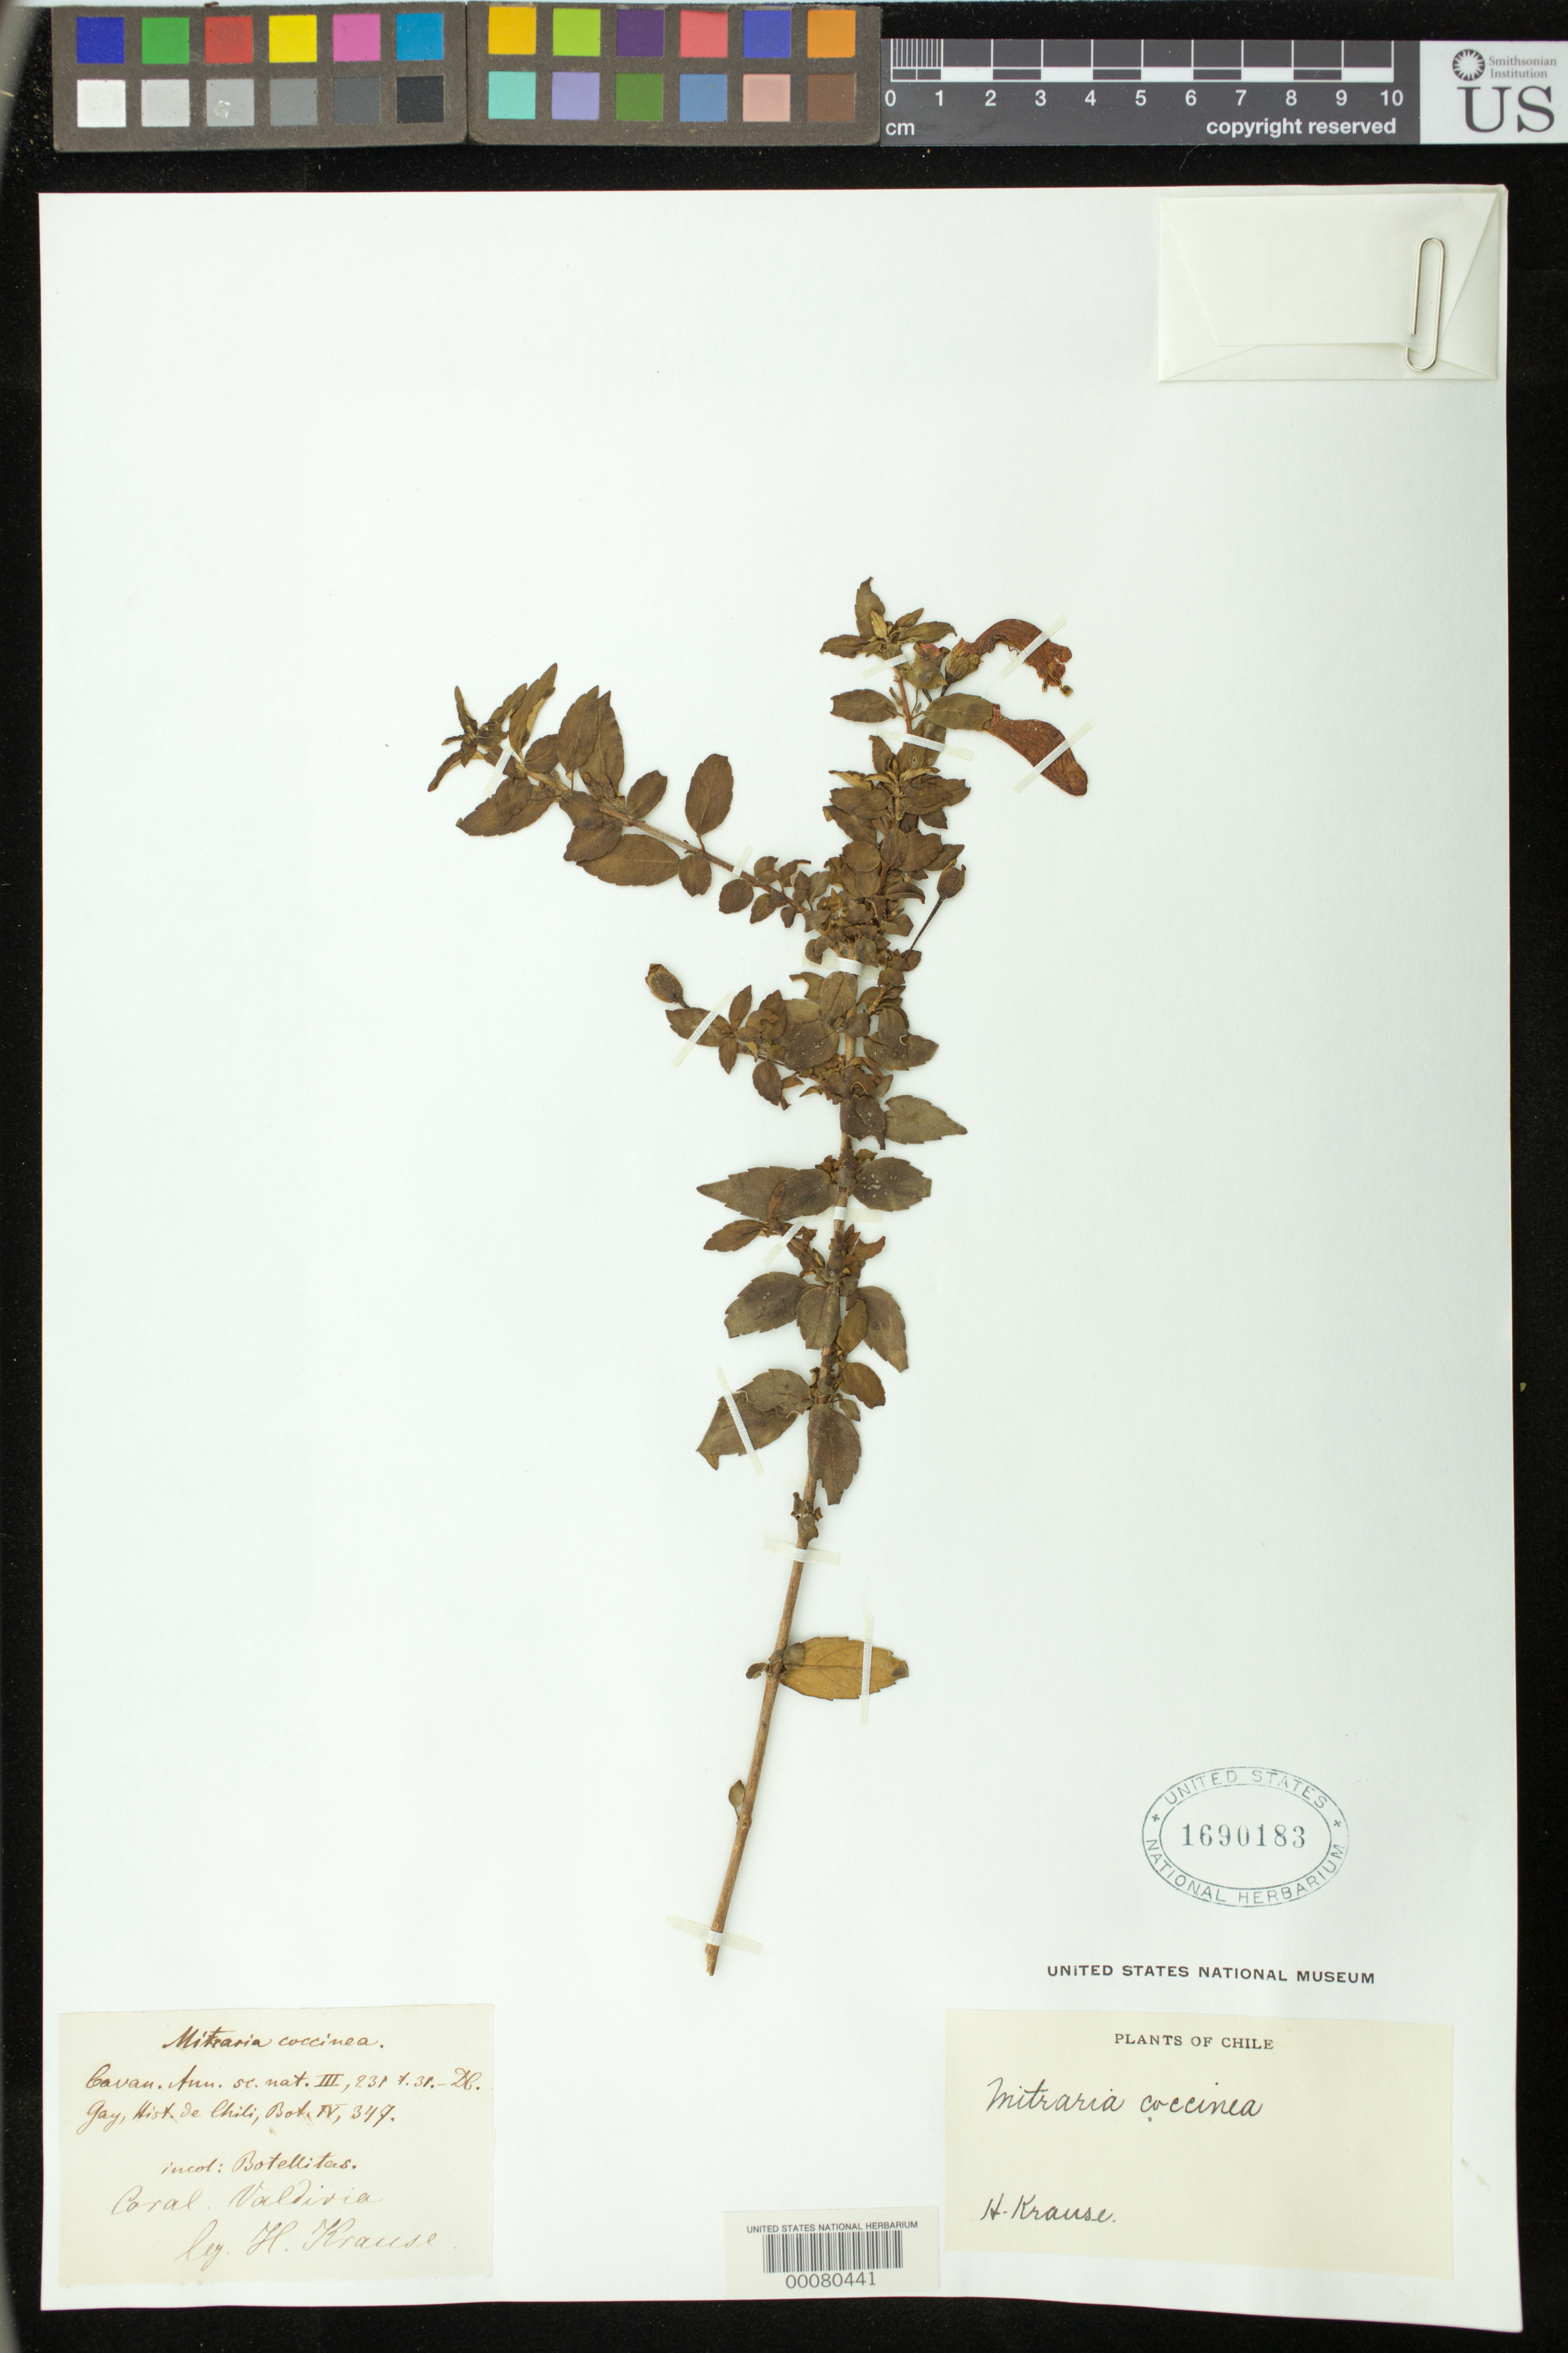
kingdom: Plantae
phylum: Tracheophyta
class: Magnoliopsida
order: Lamiales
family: Gesneriaceae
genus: Mitraria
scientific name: Mitraria coccinea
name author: Cav.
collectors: H. Krause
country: Chile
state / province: Los Ríos (XIV)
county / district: Valdivia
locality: Coral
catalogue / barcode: US 1690183